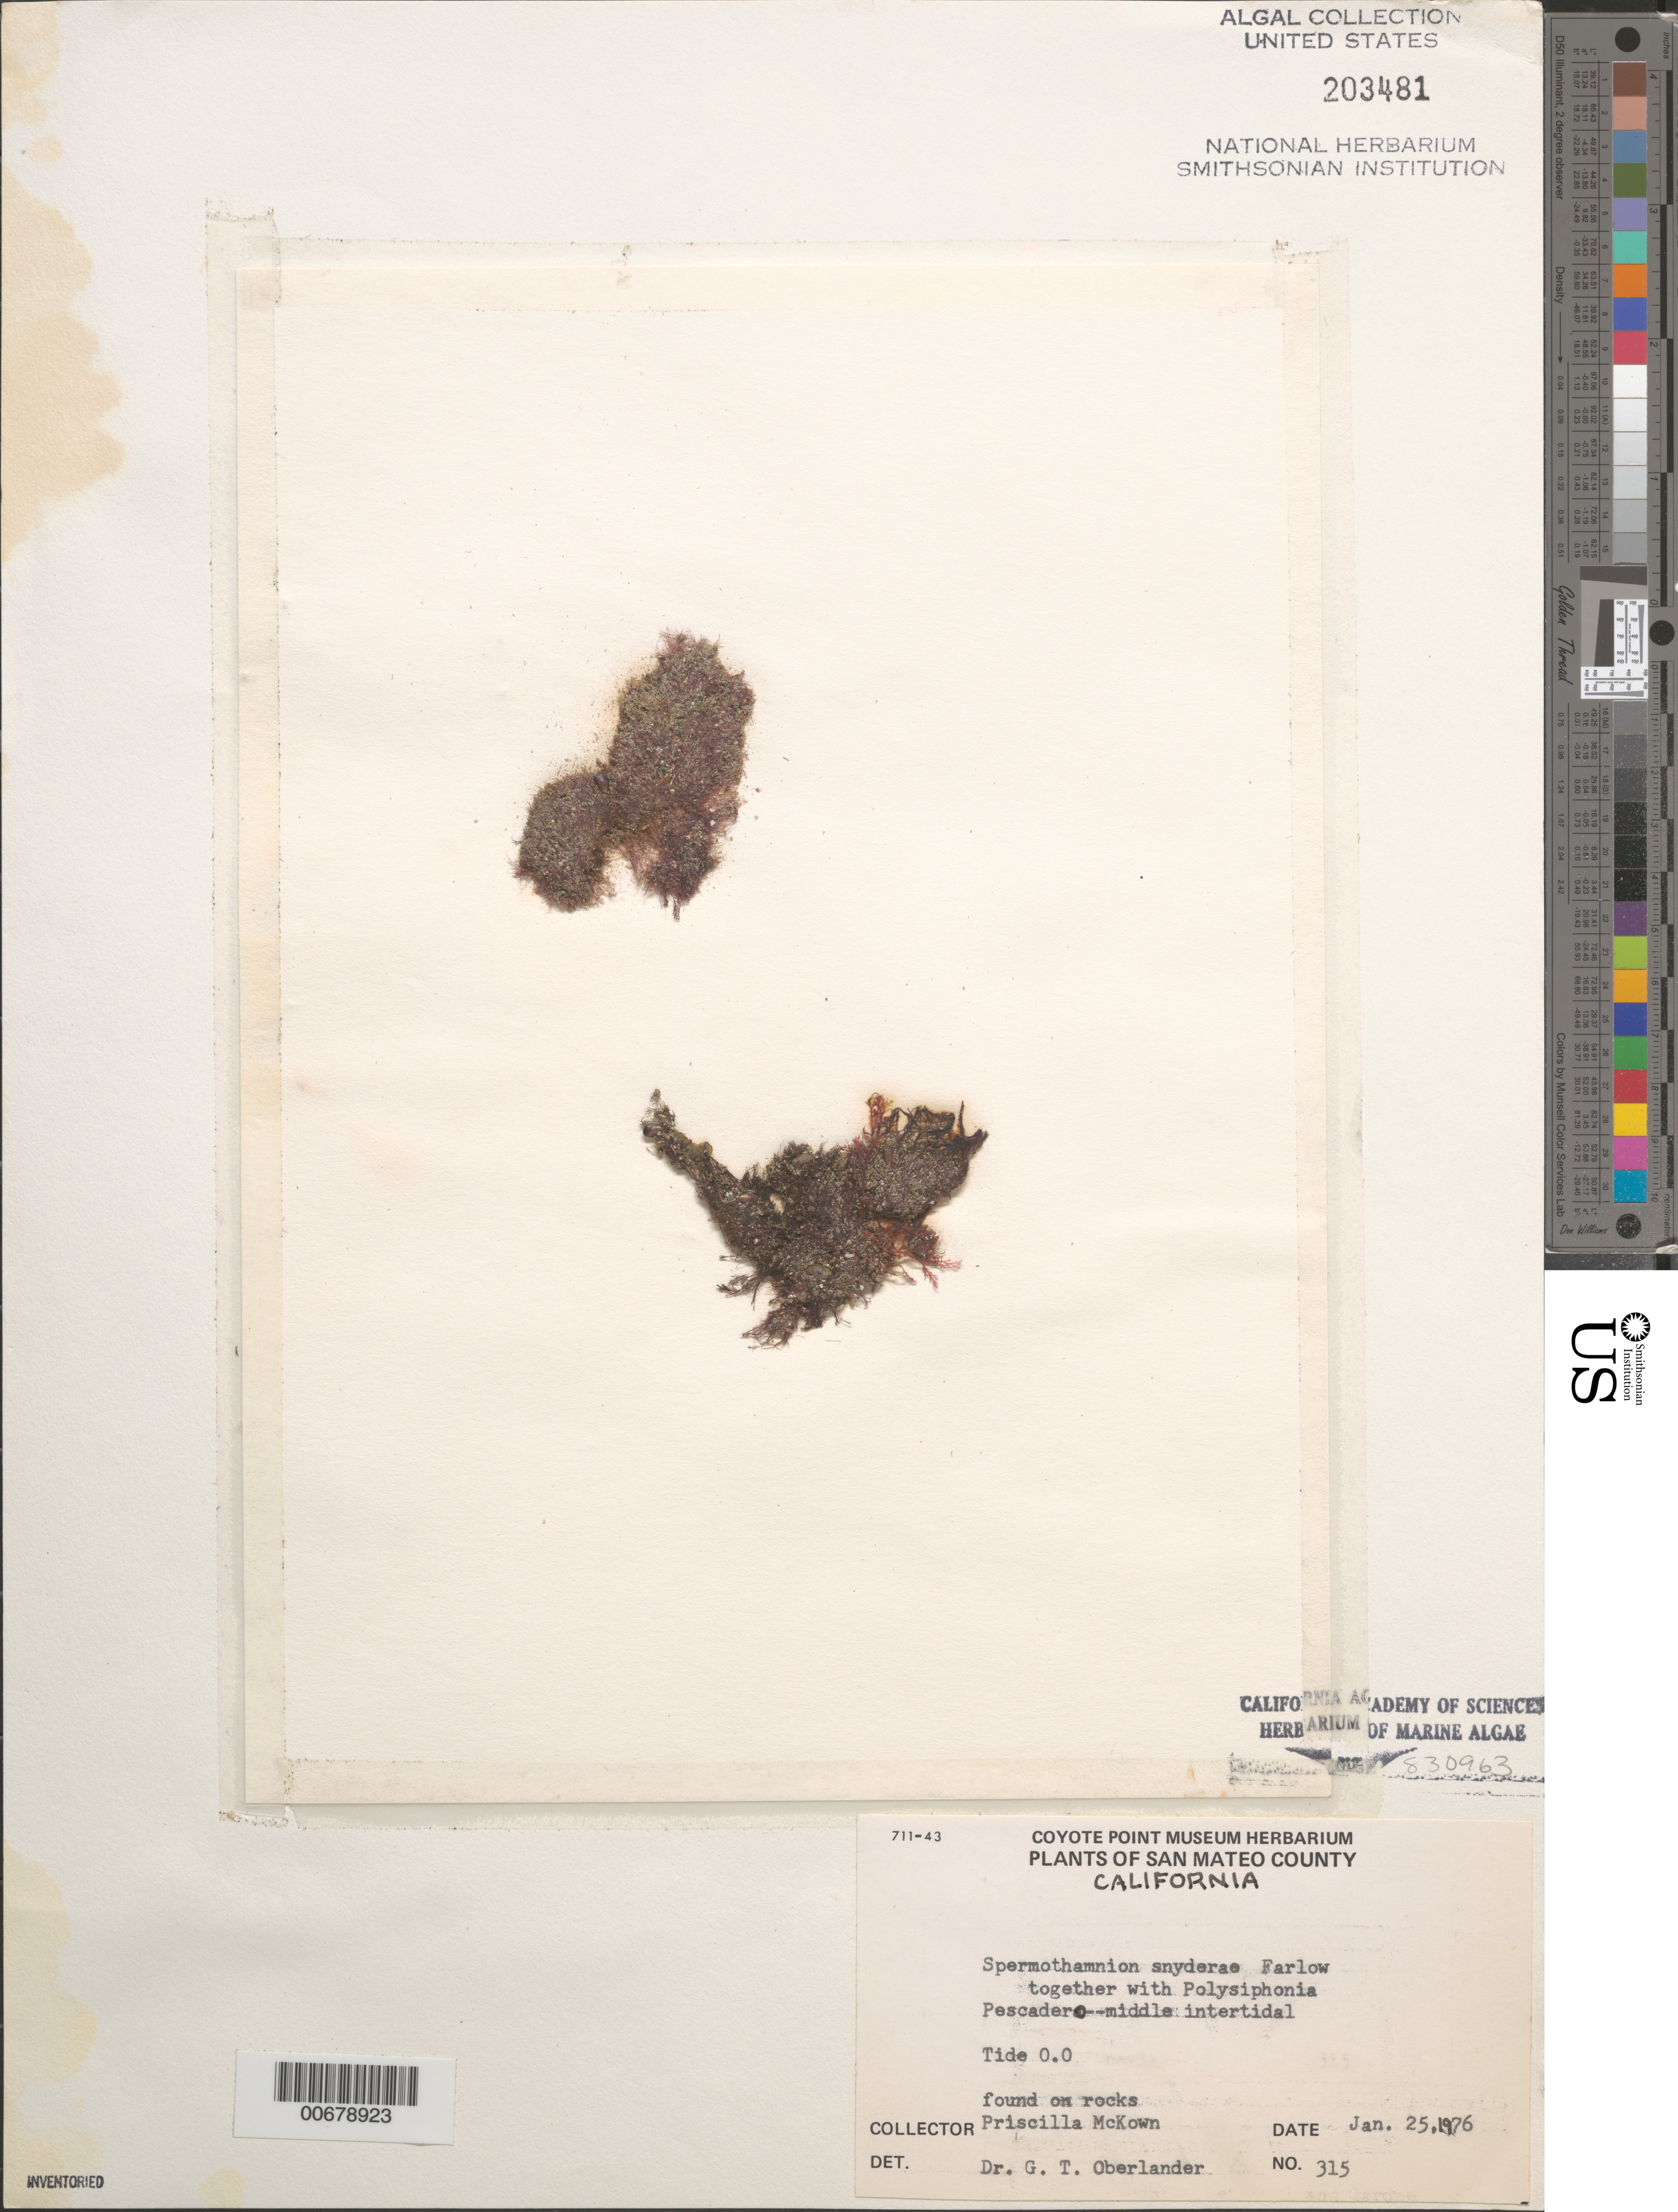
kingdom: Plantae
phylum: Rhodophyta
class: Florideophyceae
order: Ceramiales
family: Wrangeliaceae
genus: Tiffaniella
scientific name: Tiffaniella snyderae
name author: (Farl.) I.A. Abbott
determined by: Algae name updating Project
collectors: P. McKown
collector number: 315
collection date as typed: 25 Jan 1976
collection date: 1976-01-25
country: United States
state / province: California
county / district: San Mateo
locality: Pescadero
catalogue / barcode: US 203481